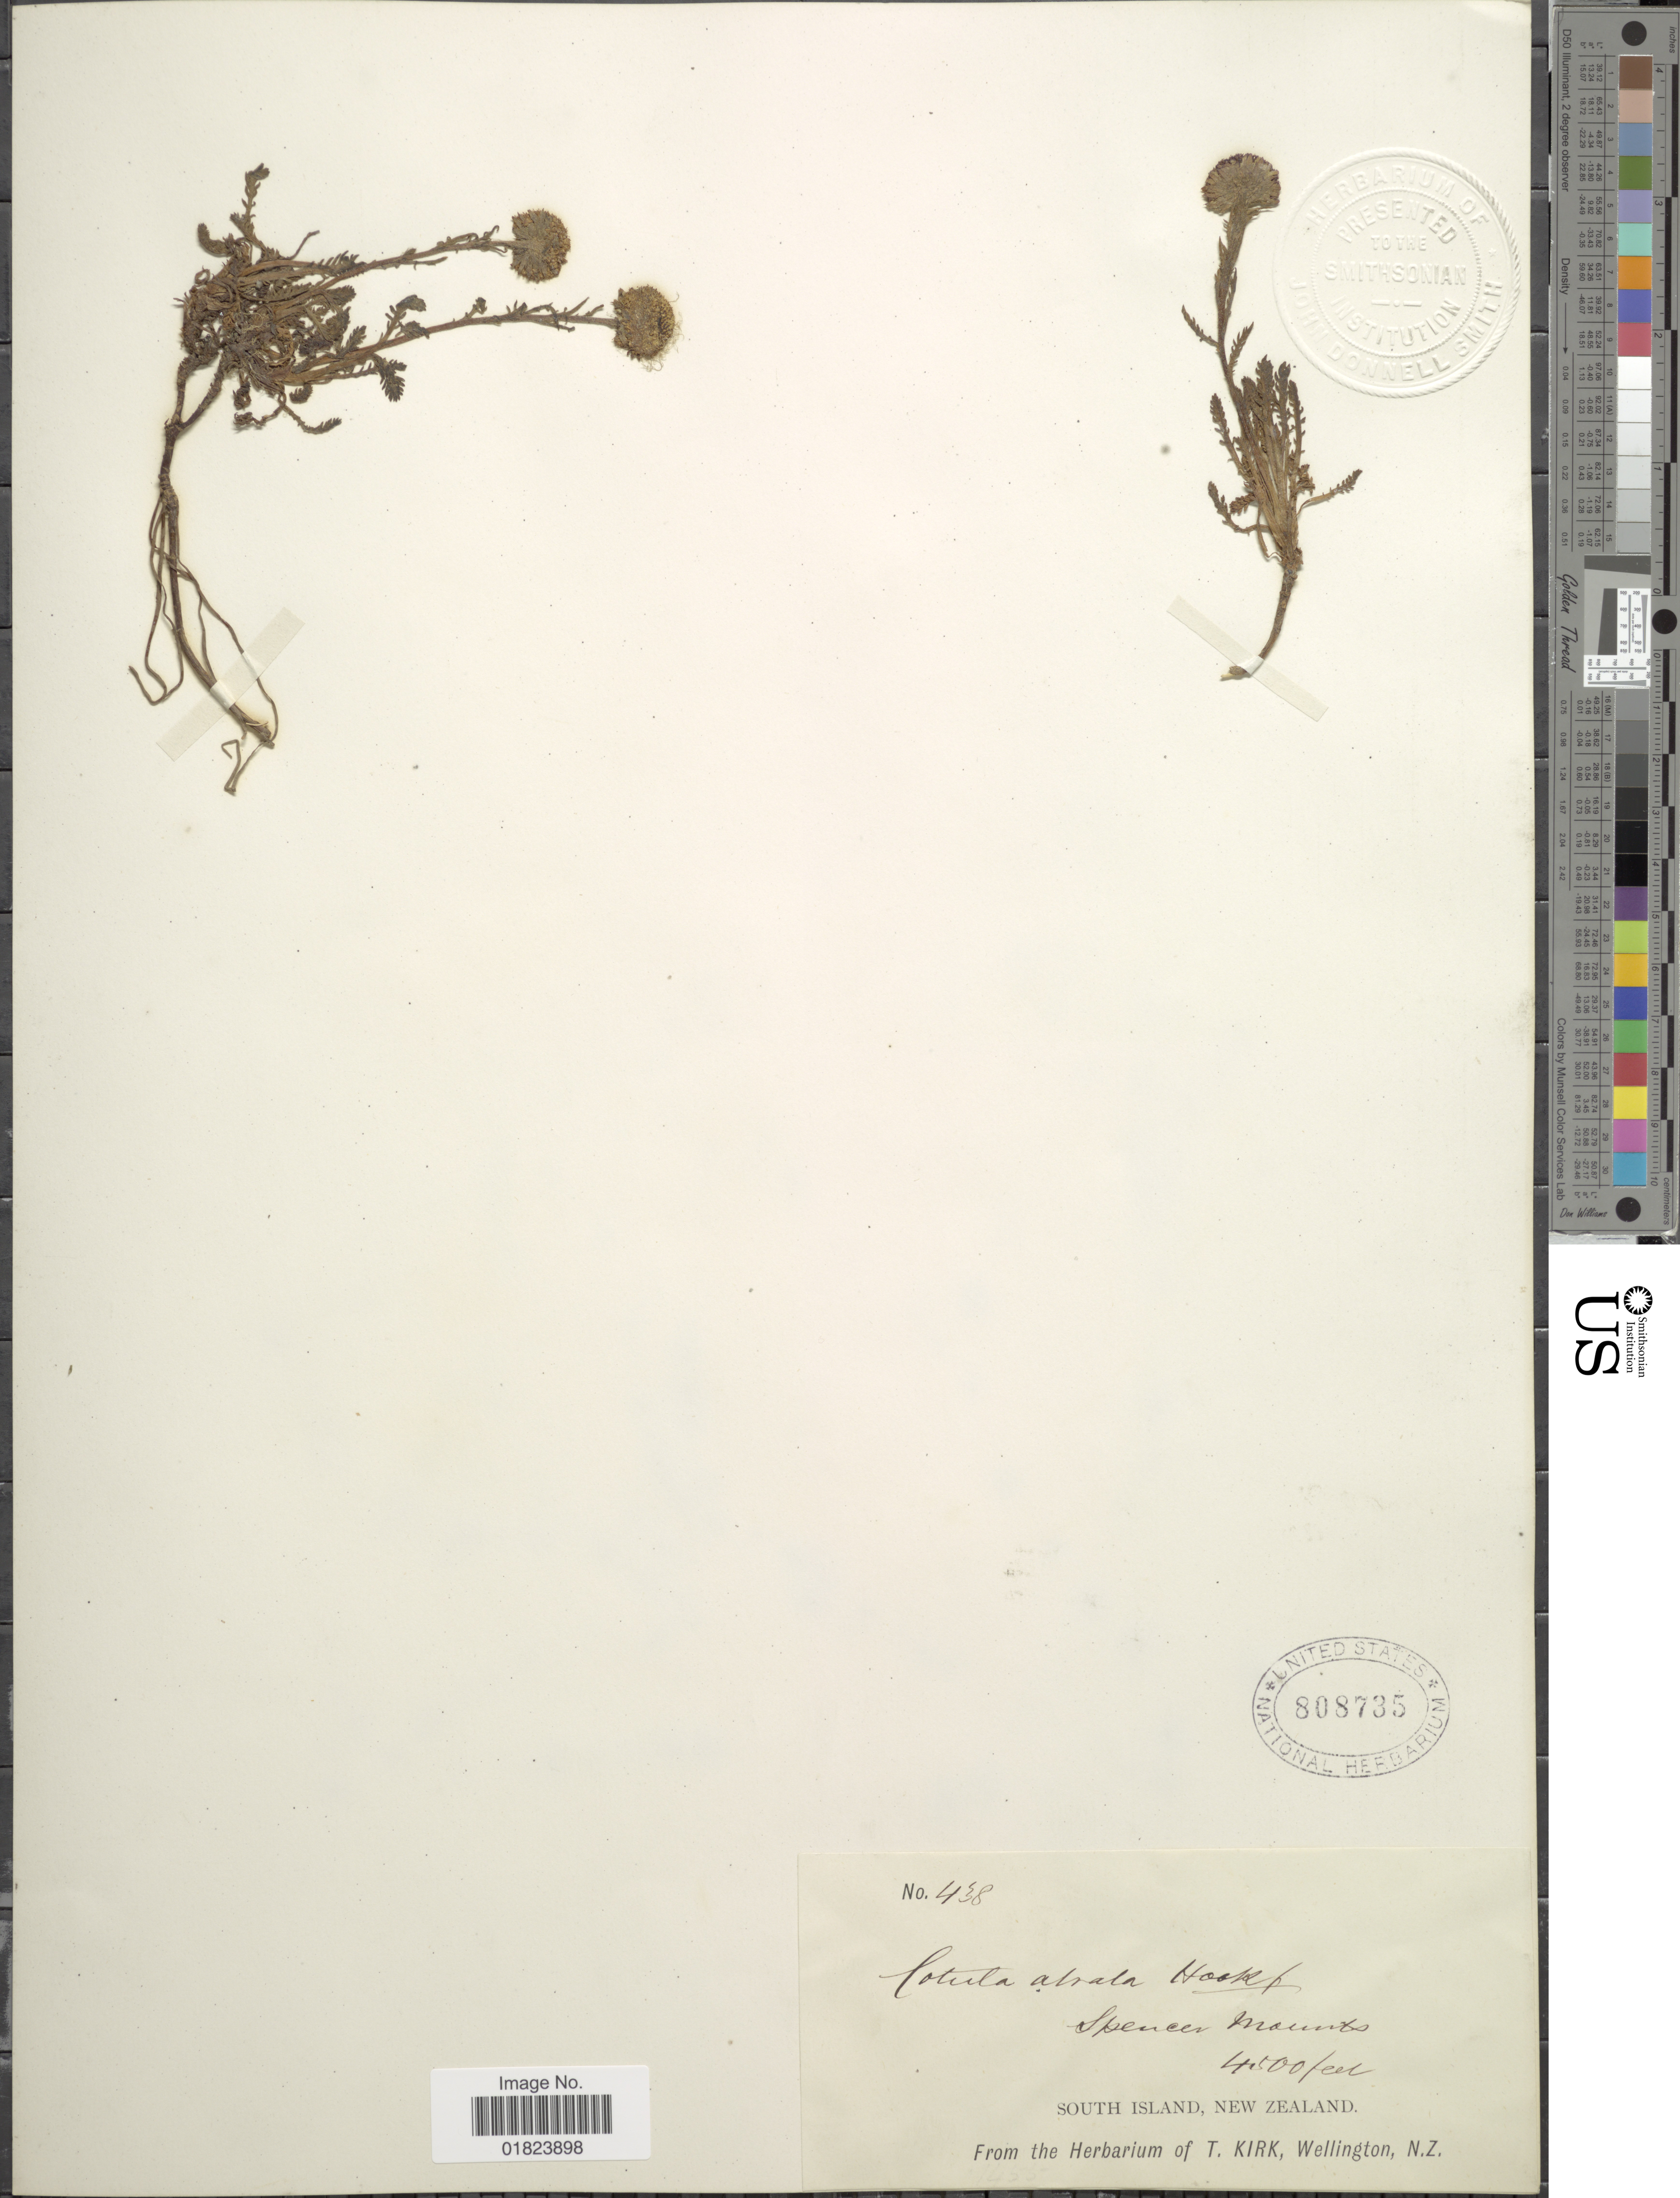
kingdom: Plantae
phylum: Tracheophyta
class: Magnoliopsida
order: Asterales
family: Asteraceae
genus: Cotula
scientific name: Cotula atrata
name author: Hook. f.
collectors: ex Herb. T. Kirk, Wellington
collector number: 438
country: New Zealand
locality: Spenser Mount, 4500 feet, South Island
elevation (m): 1372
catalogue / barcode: US 808735